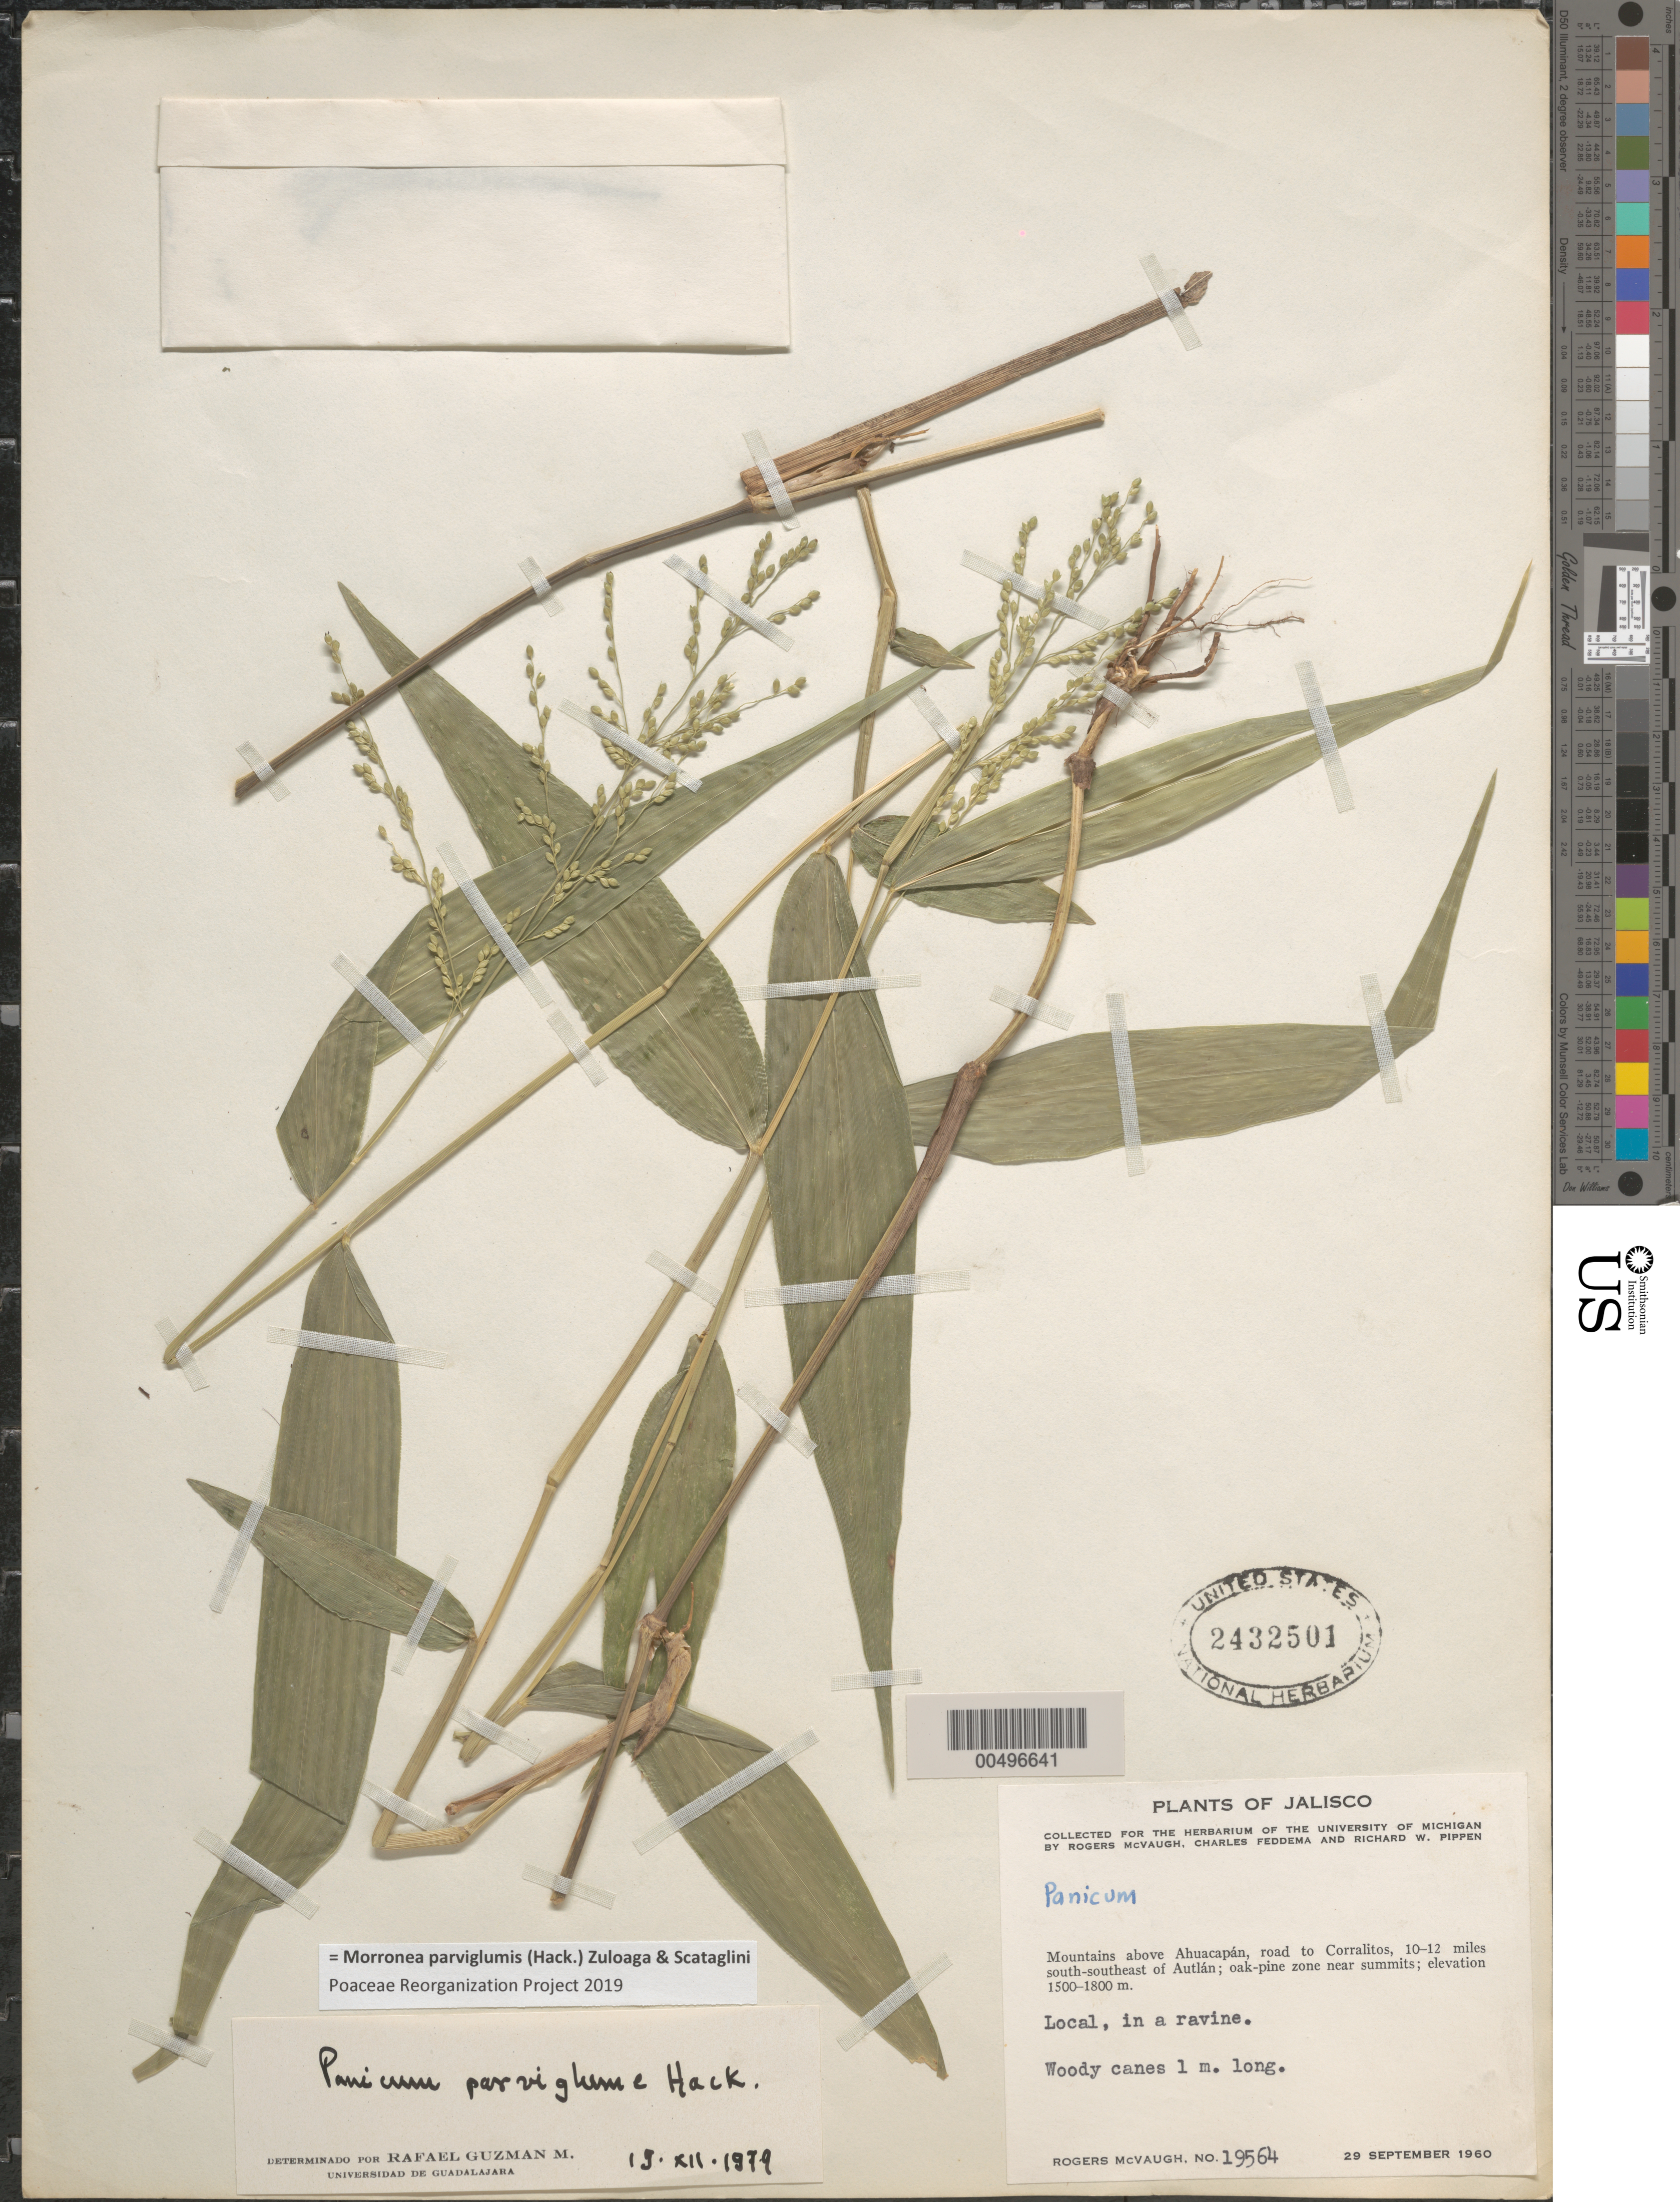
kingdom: Plantae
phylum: Tracheophyta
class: Liliopsida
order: Poales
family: Poaceae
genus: Morronea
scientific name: Morronea parviglumis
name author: (Hack.) Zuloaga & Scataglini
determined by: Poaceae Reorganization Project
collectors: R. McVaugh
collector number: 19564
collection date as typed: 29 Sep 1960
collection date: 1960-09-29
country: Mexico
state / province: Jalisco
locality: Mts above Ahuacapán, rd to Corralitos, 10-12 mi S-SE of Autlán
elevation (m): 1500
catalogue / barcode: US 2432501